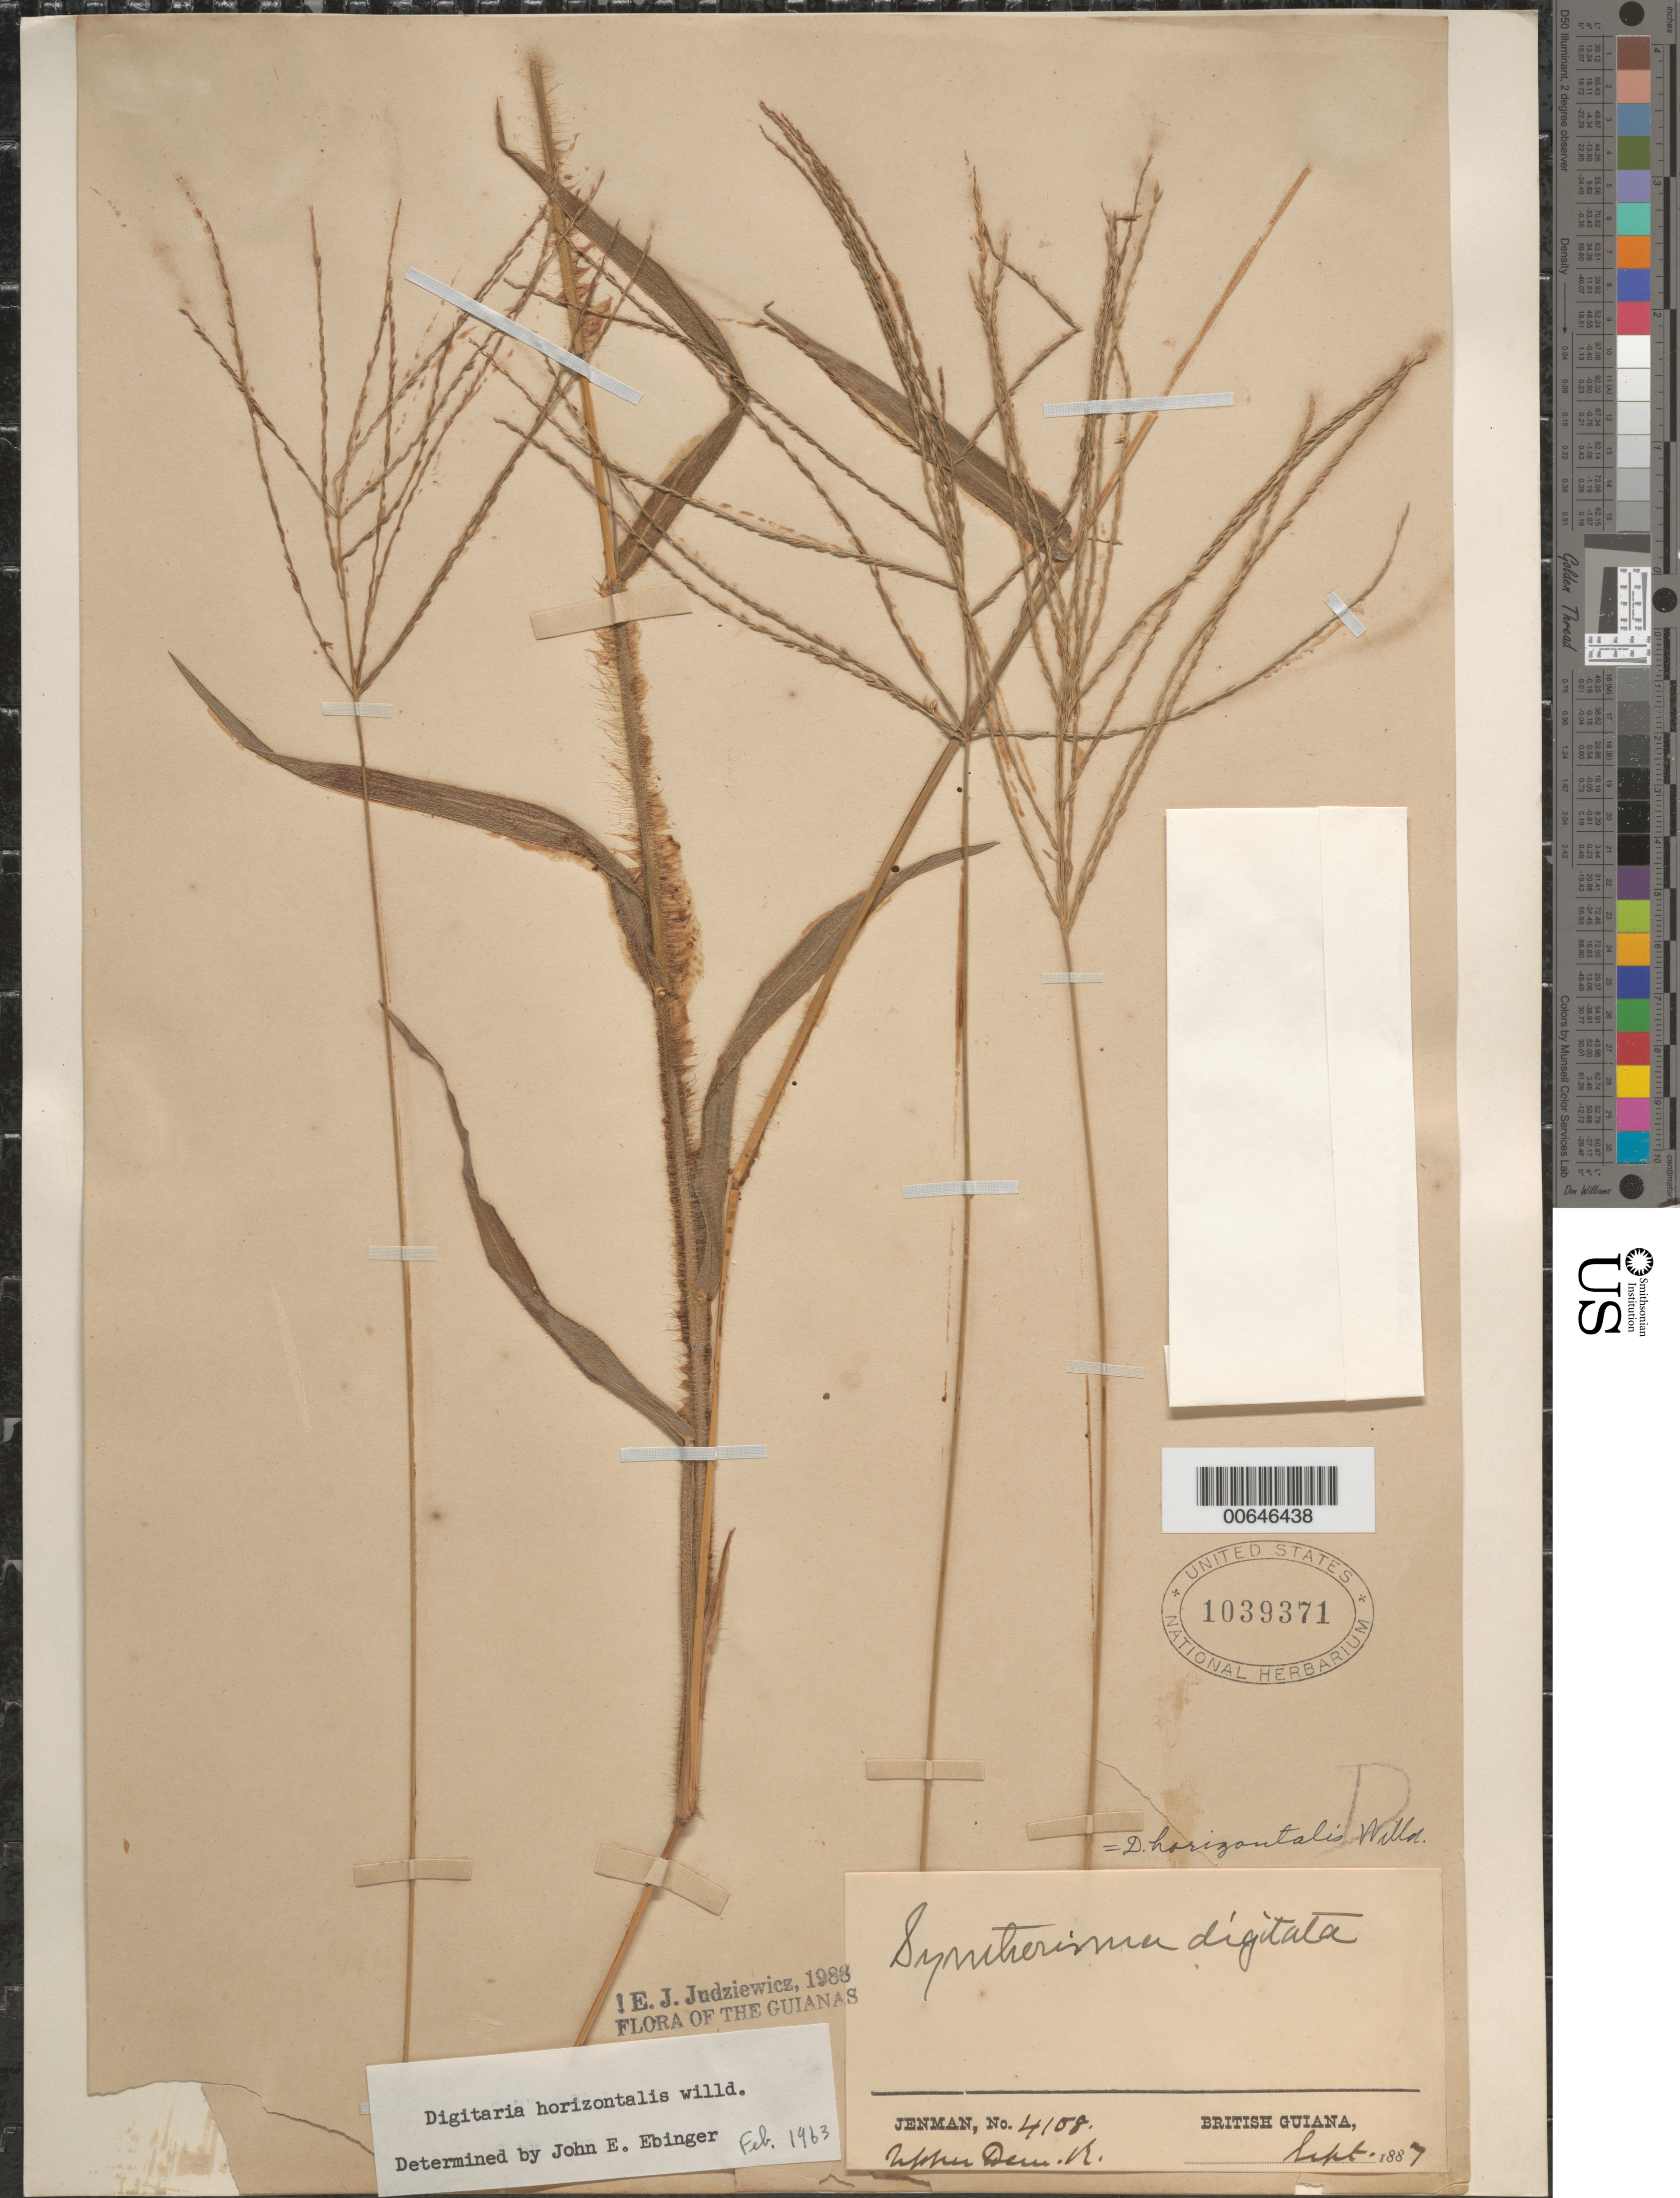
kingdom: Plantae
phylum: Tracheophyta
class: Liliopsida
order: Poales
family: Poaceae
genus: Digitaria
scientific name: Digitaria horizontalis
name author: Willd.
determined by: Judziewicz, E. J.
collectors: G. S. Jenman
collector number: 4108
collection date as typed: September 1887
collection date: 1887-09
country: Guyana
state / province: U. Demerara-Berbice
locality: Upper Demerara River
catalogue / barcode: US 1039371